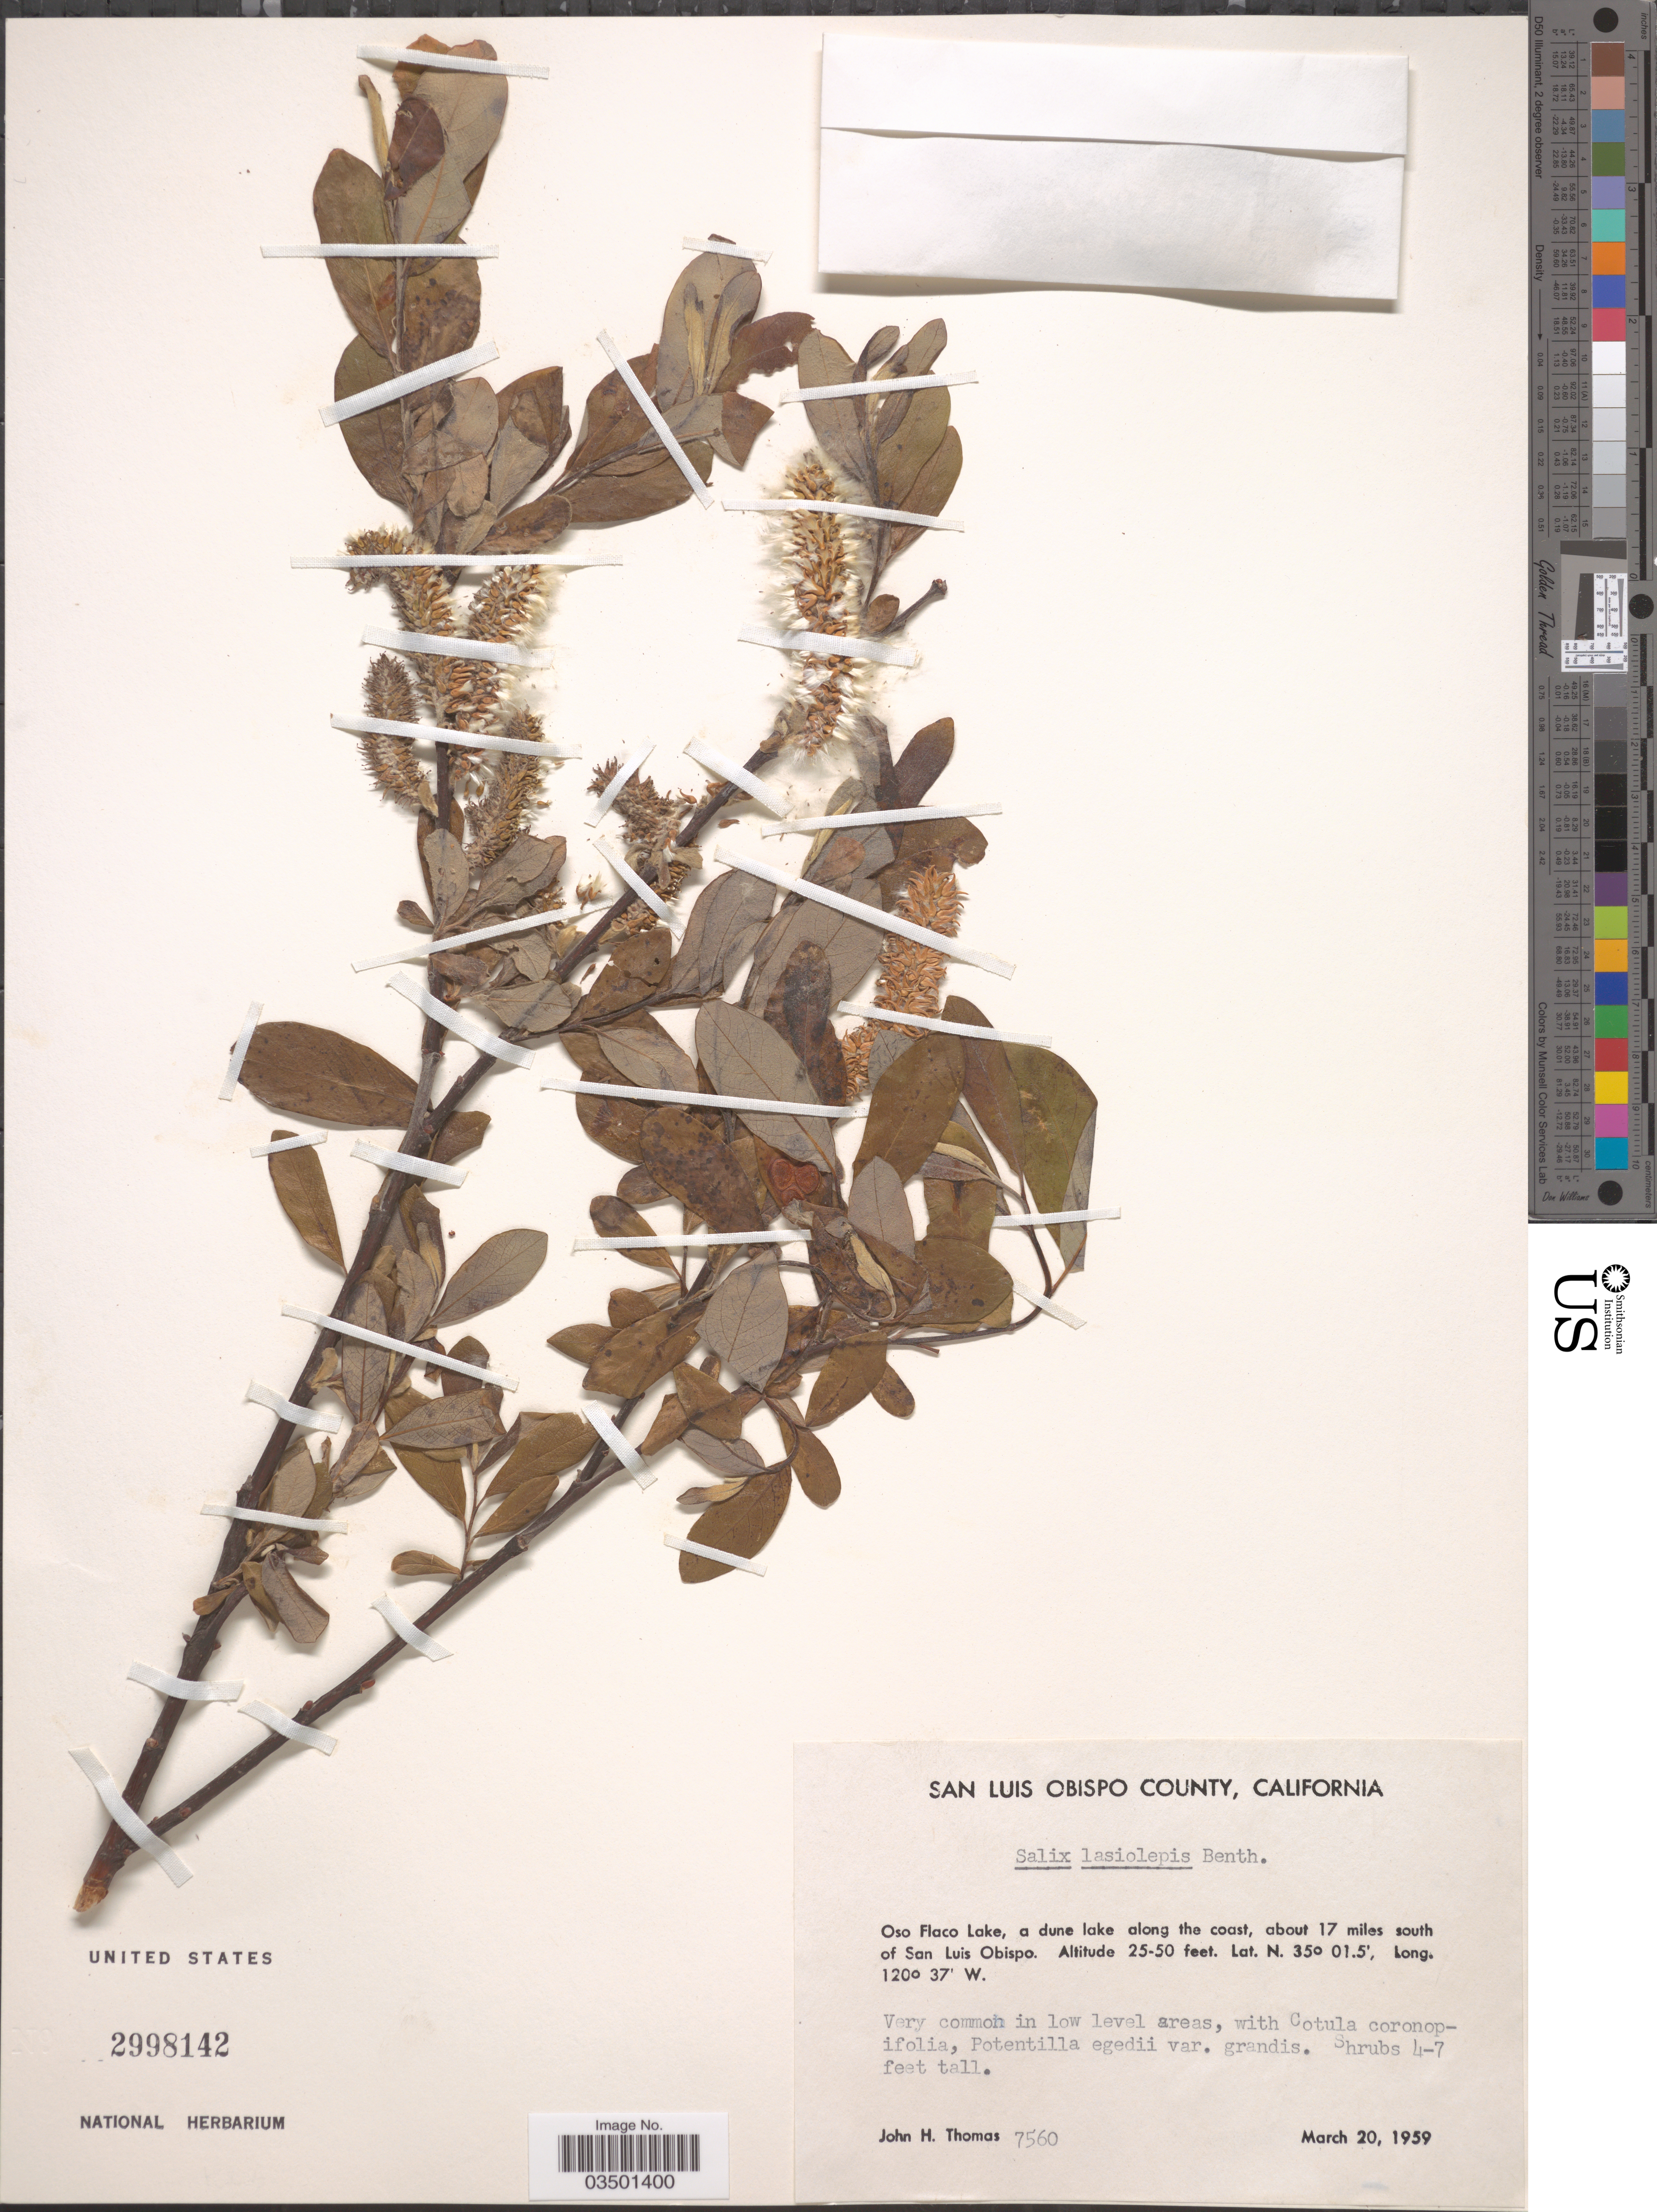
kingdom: Plantae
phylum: Tracheophyta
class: Magnoliopsida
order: Malpighiales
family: Salicaceae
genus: Salix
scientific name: Salix lasiolepis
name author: Benth.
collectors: J. H. Thomas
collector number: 7560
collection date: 1959-03-20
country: United States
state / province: California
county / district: San Luis Obispo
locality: San Luis Obispo County. Oso Flaco Lake, a dune lake along the coast, about 17 miles south of San Luis Obispo.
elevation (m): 8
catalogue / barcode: US 2998142